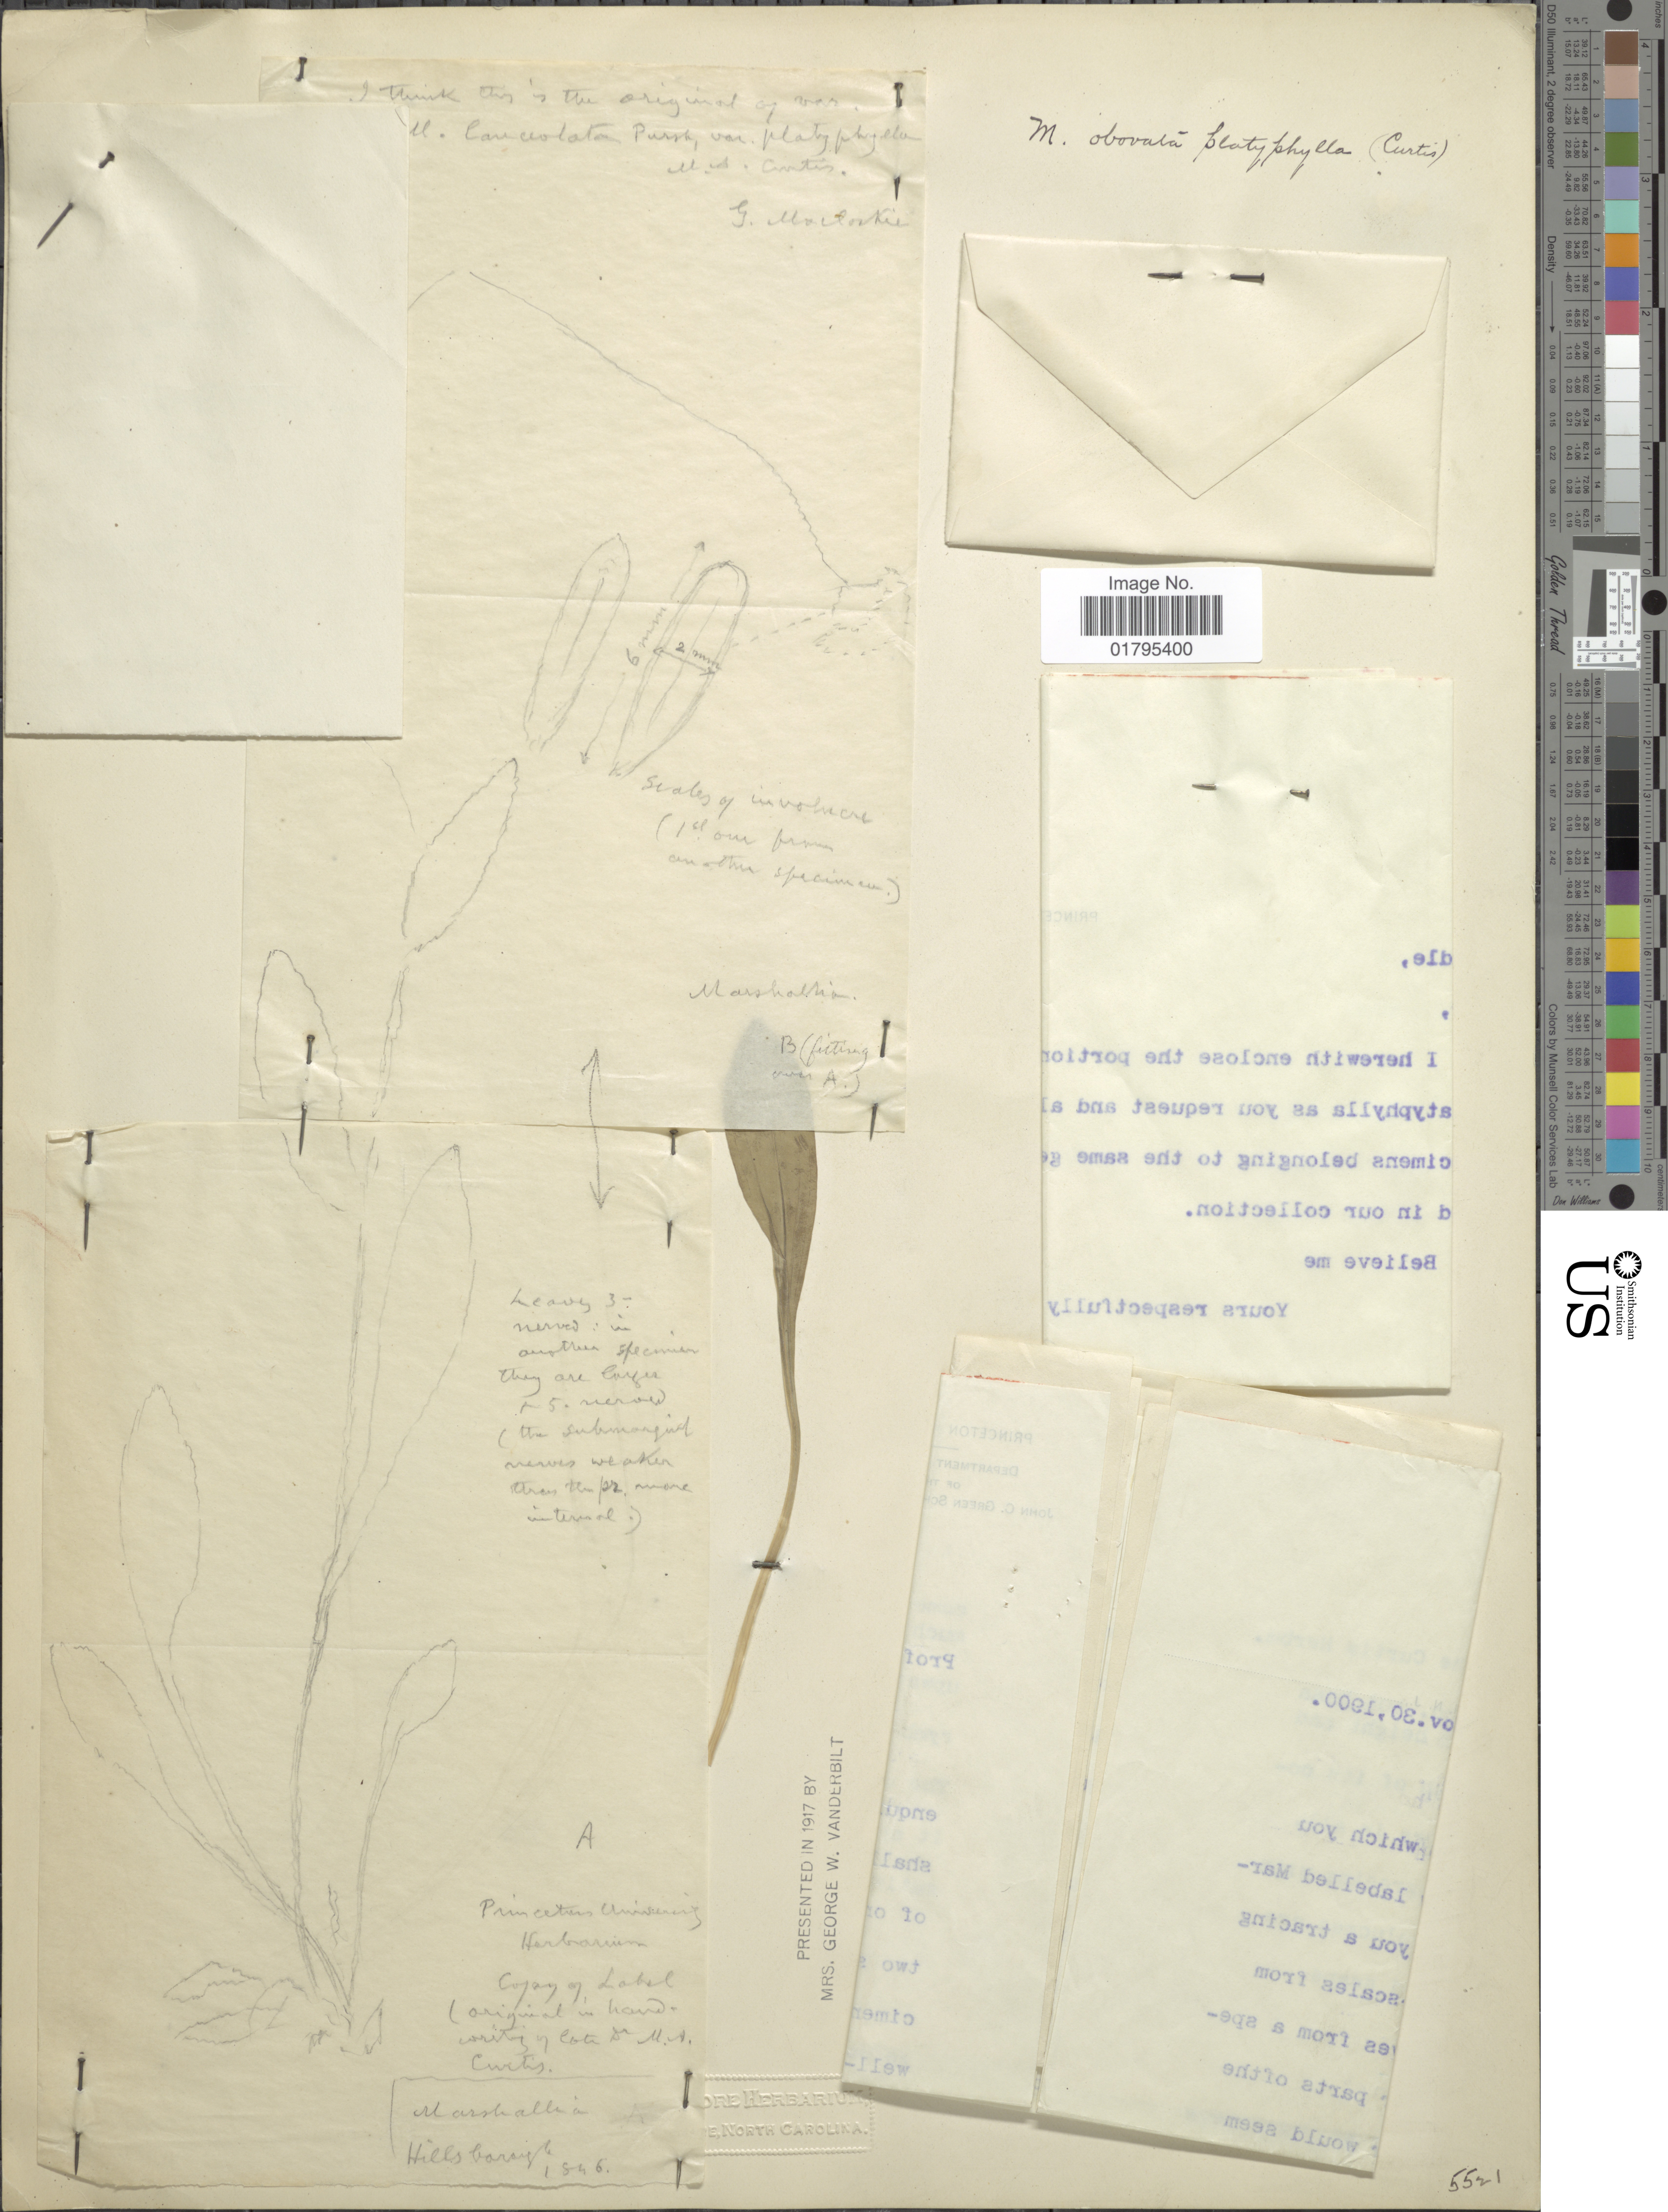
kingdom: Plantae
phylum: Tracheophyta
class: Magnoliopsida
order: Asterales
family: Asteraceae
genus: Marshallia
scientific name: Marshallia obovata var. obovata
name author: (Walter) Beadle & F.E. Boynton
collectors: -. Curtis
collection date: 1846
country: United States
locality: Hillsborough